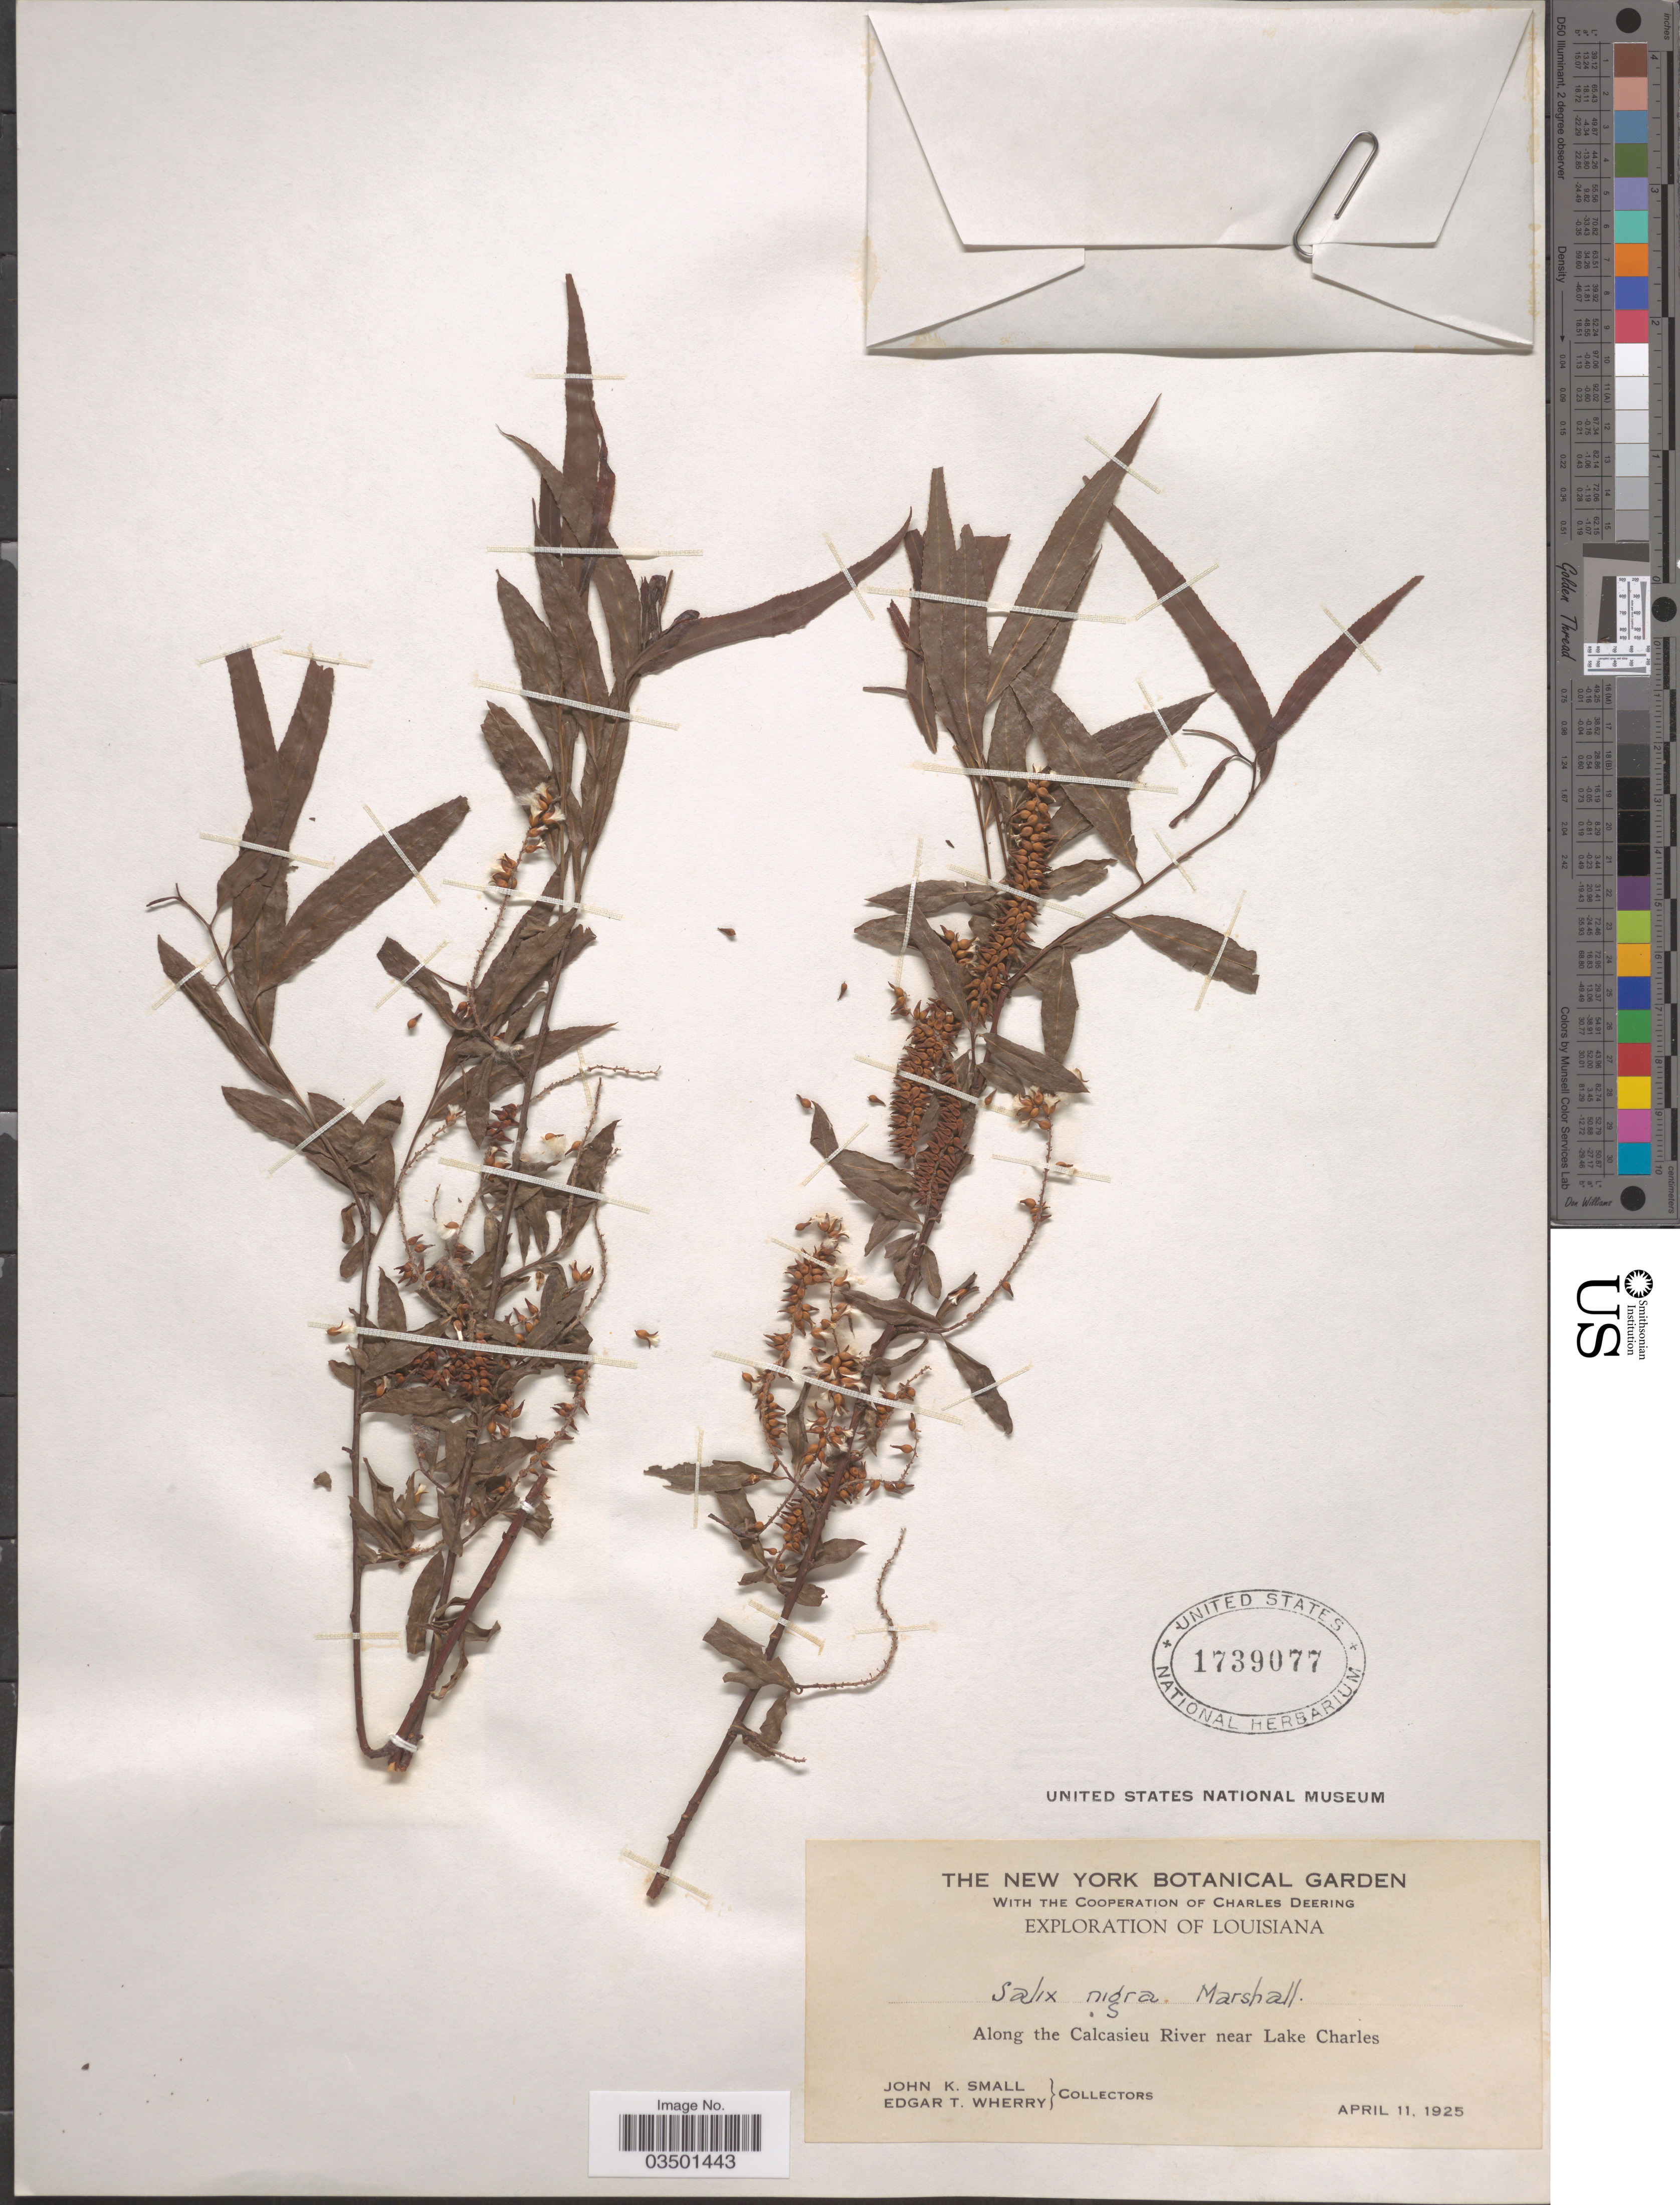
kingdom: Plantae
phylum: Tracheophyta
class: Magnoliopsida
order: Malpighiales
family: Salicaceae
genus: Salix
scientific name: Salix nigra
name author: Marshall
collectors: J. K. Small & E. T. Wherry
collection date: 1925-04-11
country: United States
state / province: Louisiana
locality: Along the Calcasieu River near Lake Charles.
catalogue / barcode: US 1739077